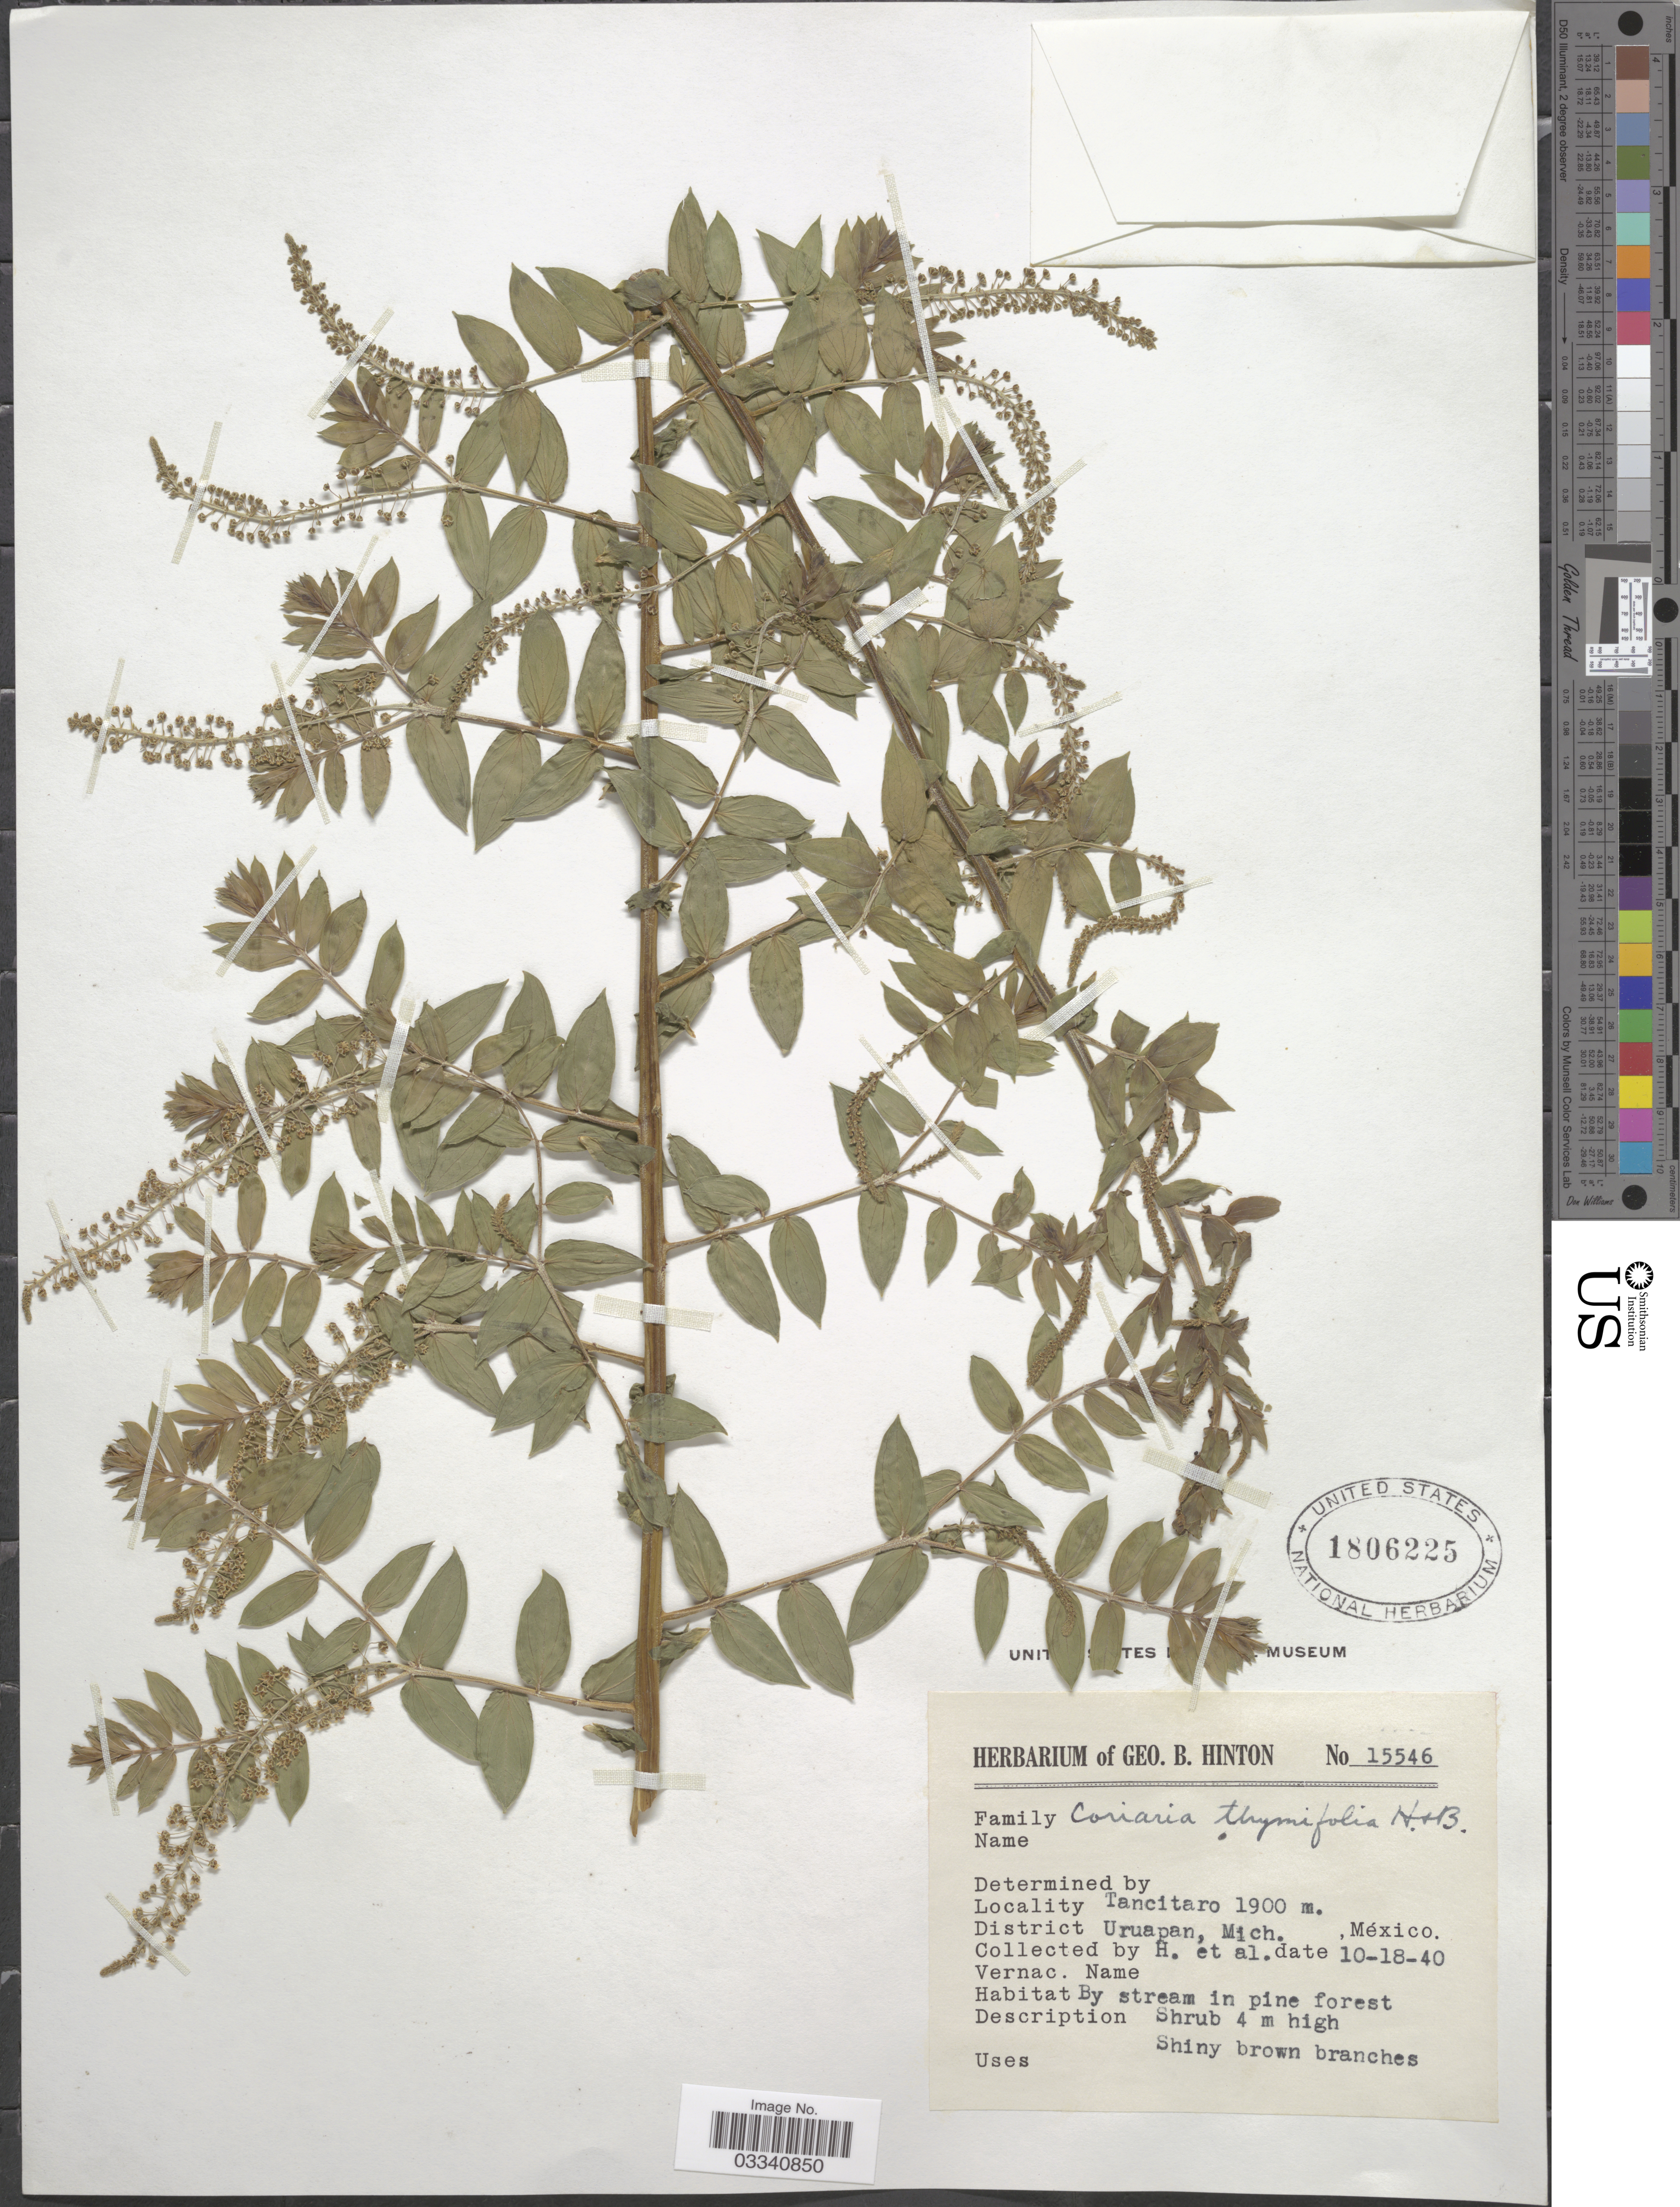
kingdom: Plantae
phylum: Tracheophyta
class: Magnoliopsida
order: Cucurbitales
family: Coriariaceae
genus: Coriaria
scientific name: Coriaria ruscifolia subsp. microphylla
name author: (Poir.) L.E. Skog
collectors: G. B. Hinton & et al.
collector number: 15546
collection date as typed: Transcribed d/m/y: 18/10/40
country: Mexico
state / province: Michoacán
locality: Tancitaro, District Uruapan.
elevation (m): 1900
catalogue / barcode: US 1806225